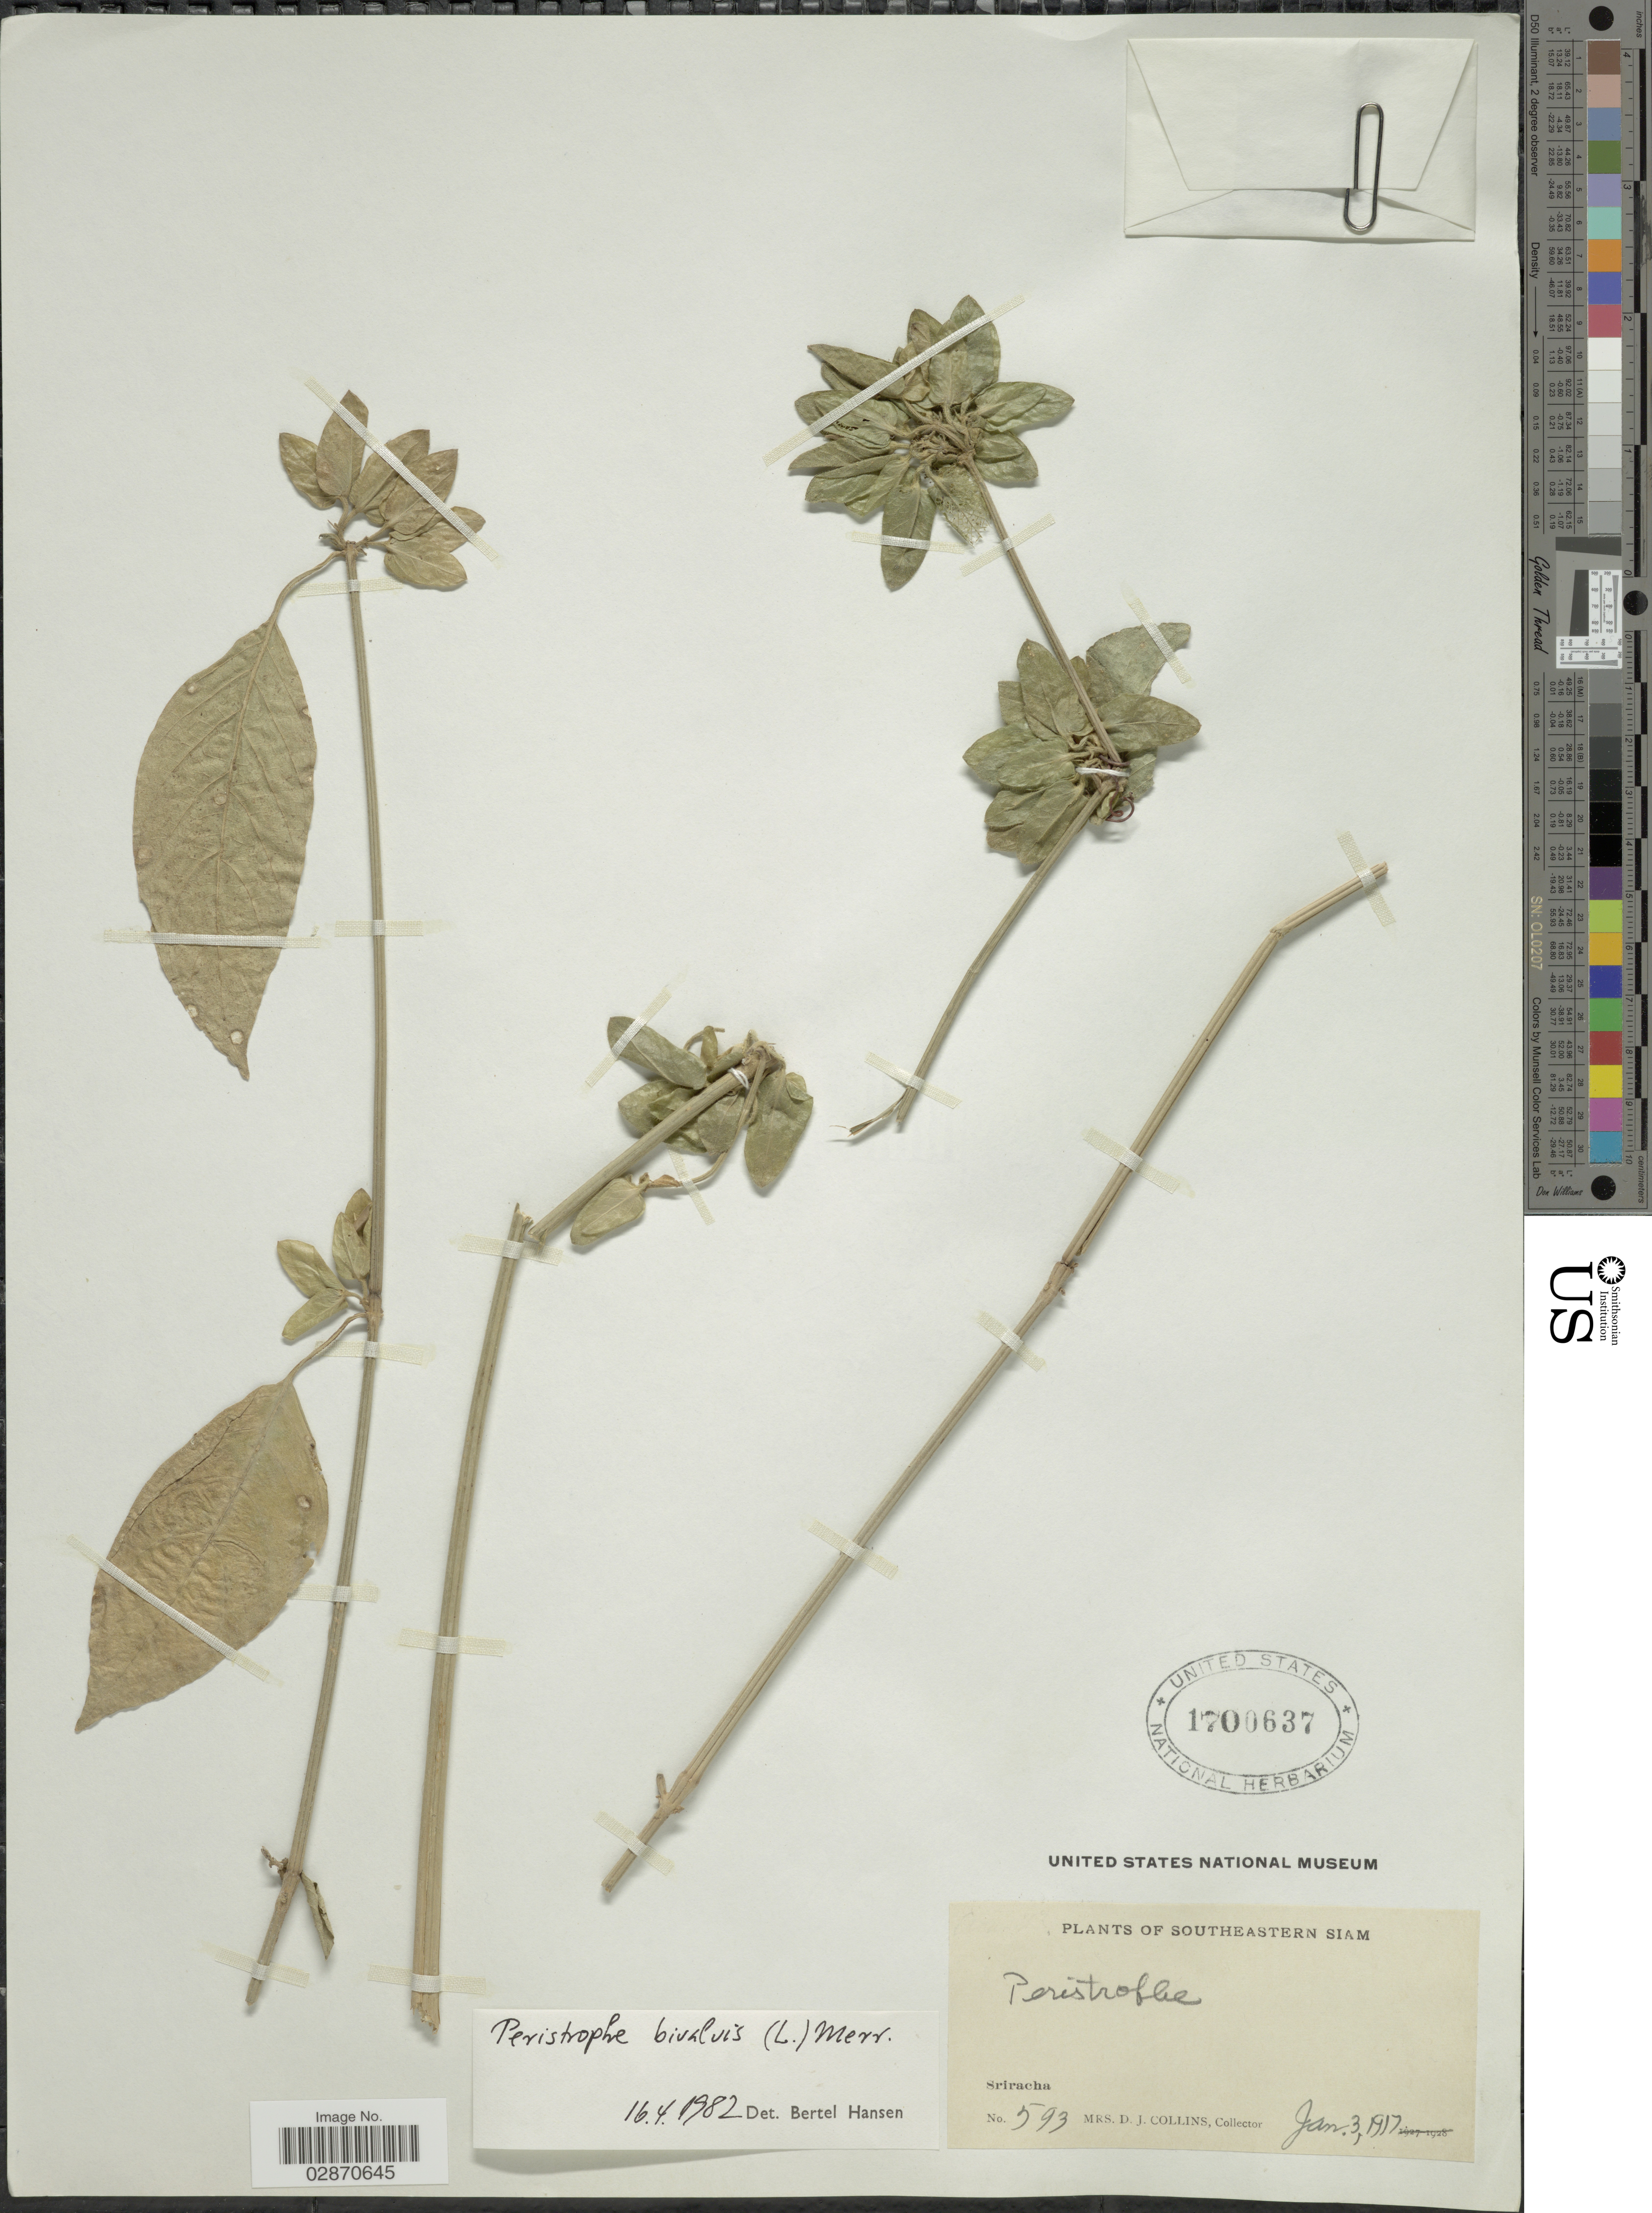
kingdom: Plantae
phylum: Tracheophyta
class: Magnoliopsida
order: Lamiales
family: Acanthaceae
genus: Peristrophe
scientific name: Peristrophe bivalvis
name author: (L.) Merr.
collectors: Mrs. D. J. Collins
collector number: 593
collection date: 1917-01-03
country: Thailand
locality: Souteastern Siam. Sriracha.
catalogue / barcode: US 1700637